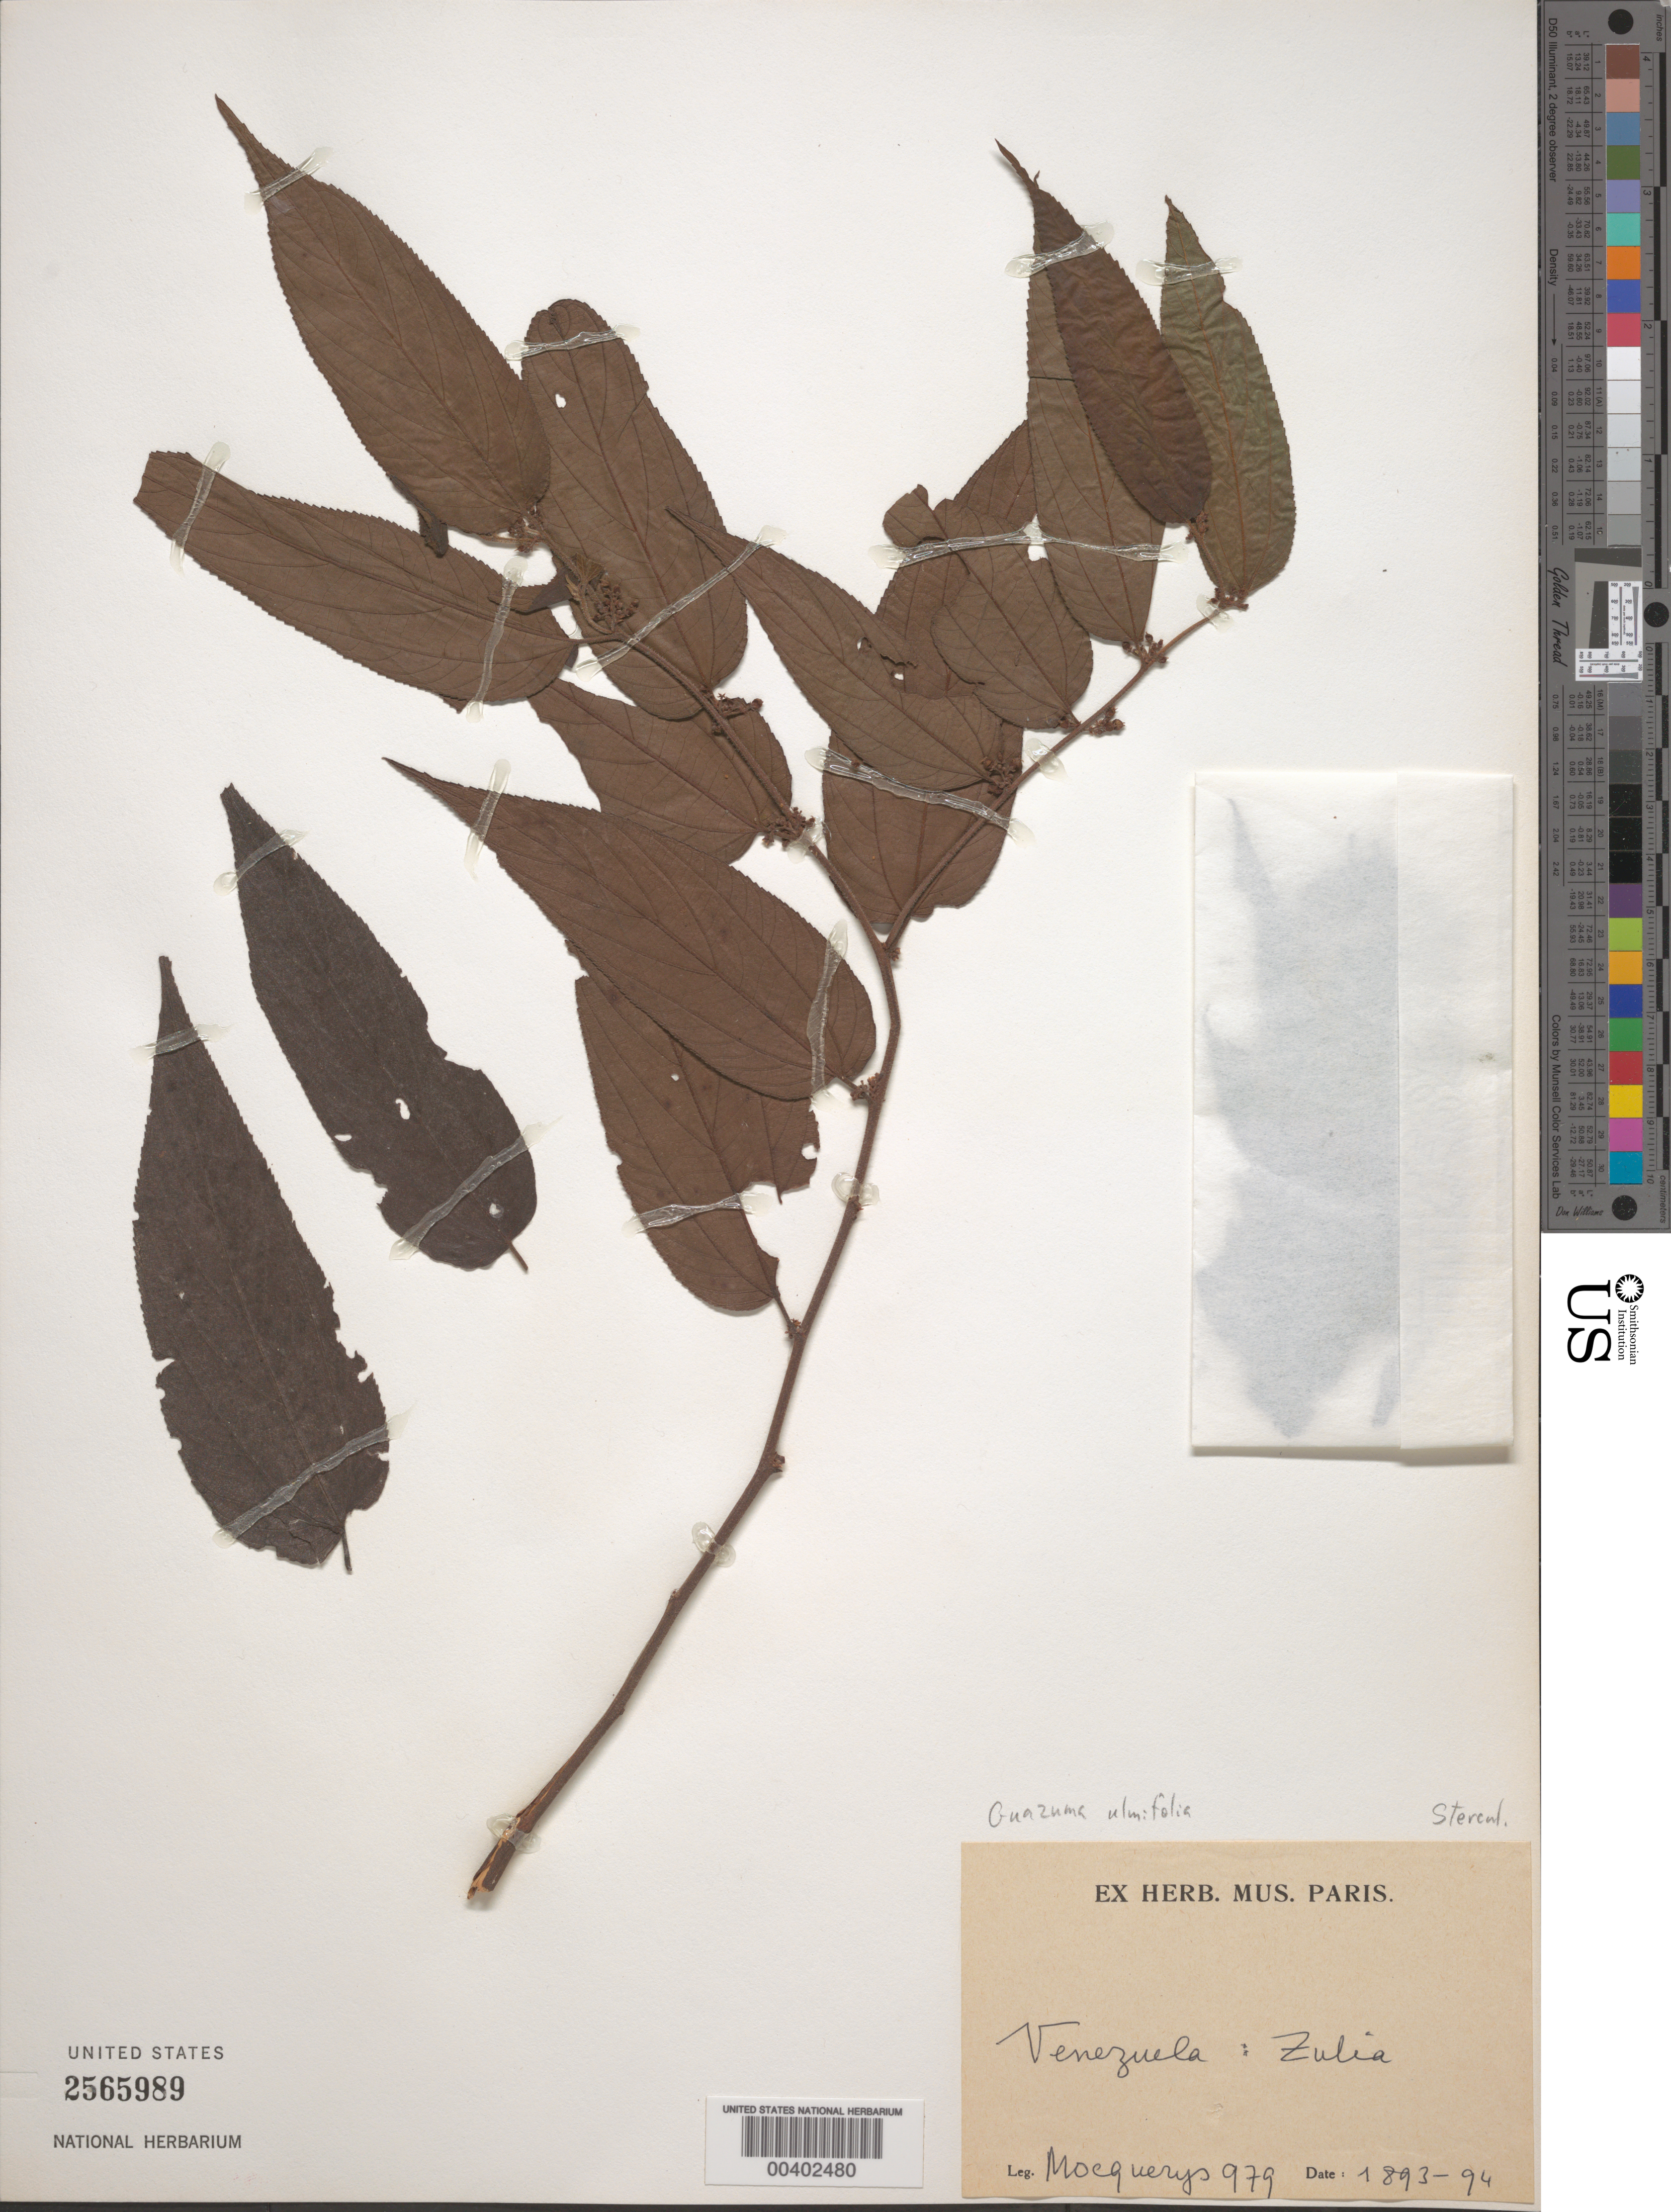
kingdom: Plantae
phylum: Tracheophyta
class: Magnoliopsida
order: Malvales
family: Malvaceae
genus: Guazuma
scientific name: Guazuma ulmifolia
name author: Lam.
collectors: A. Mocquerys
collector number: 979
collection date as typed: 1893 to -- --- 1894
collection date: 1893/1894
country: Venezuela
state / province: Zulia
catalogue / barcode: US 2565989